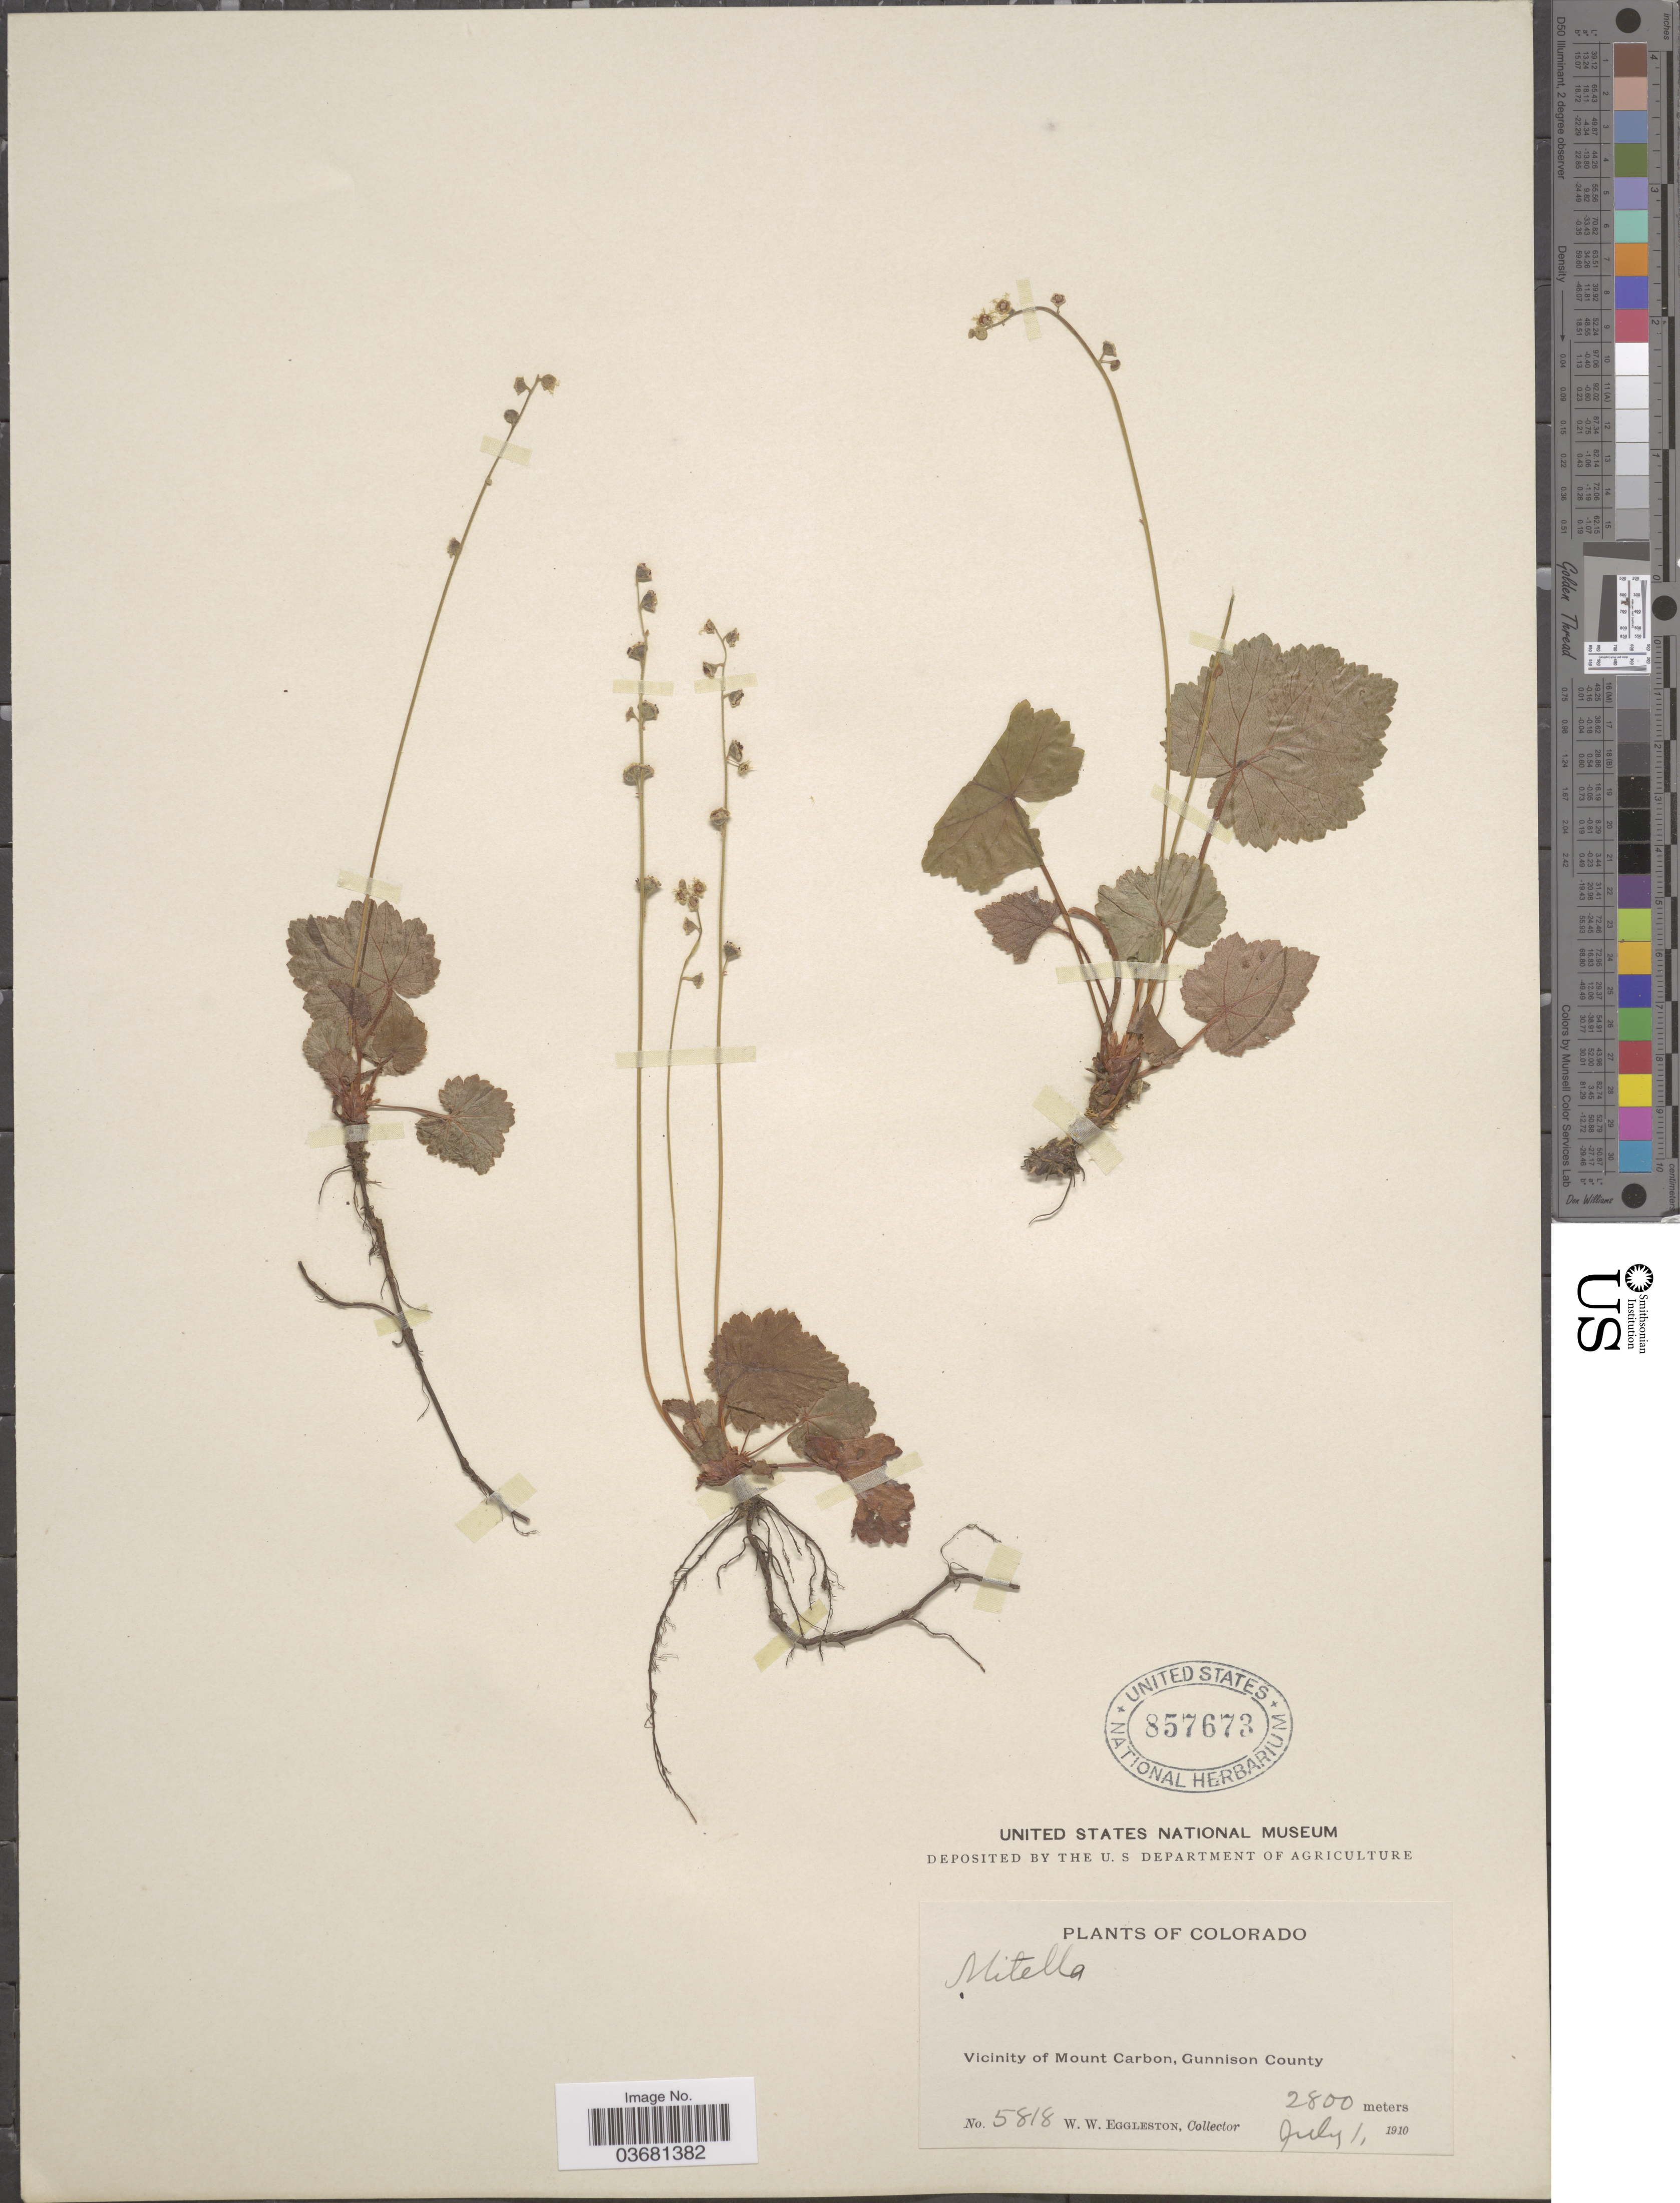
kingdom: Plantae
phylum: Tracheophyta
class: Magnoliopsida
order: Saxifragales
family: Saxifragaceae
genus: Mitella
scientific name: Mitella pentandra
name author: Hook.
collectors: W. W. Eggleston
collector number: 5818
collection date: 1910-07-01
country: United States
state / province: Colorado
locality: Vicinity of Mount Carbon, Gunnison County.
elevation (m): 2800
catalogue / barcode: US 857673